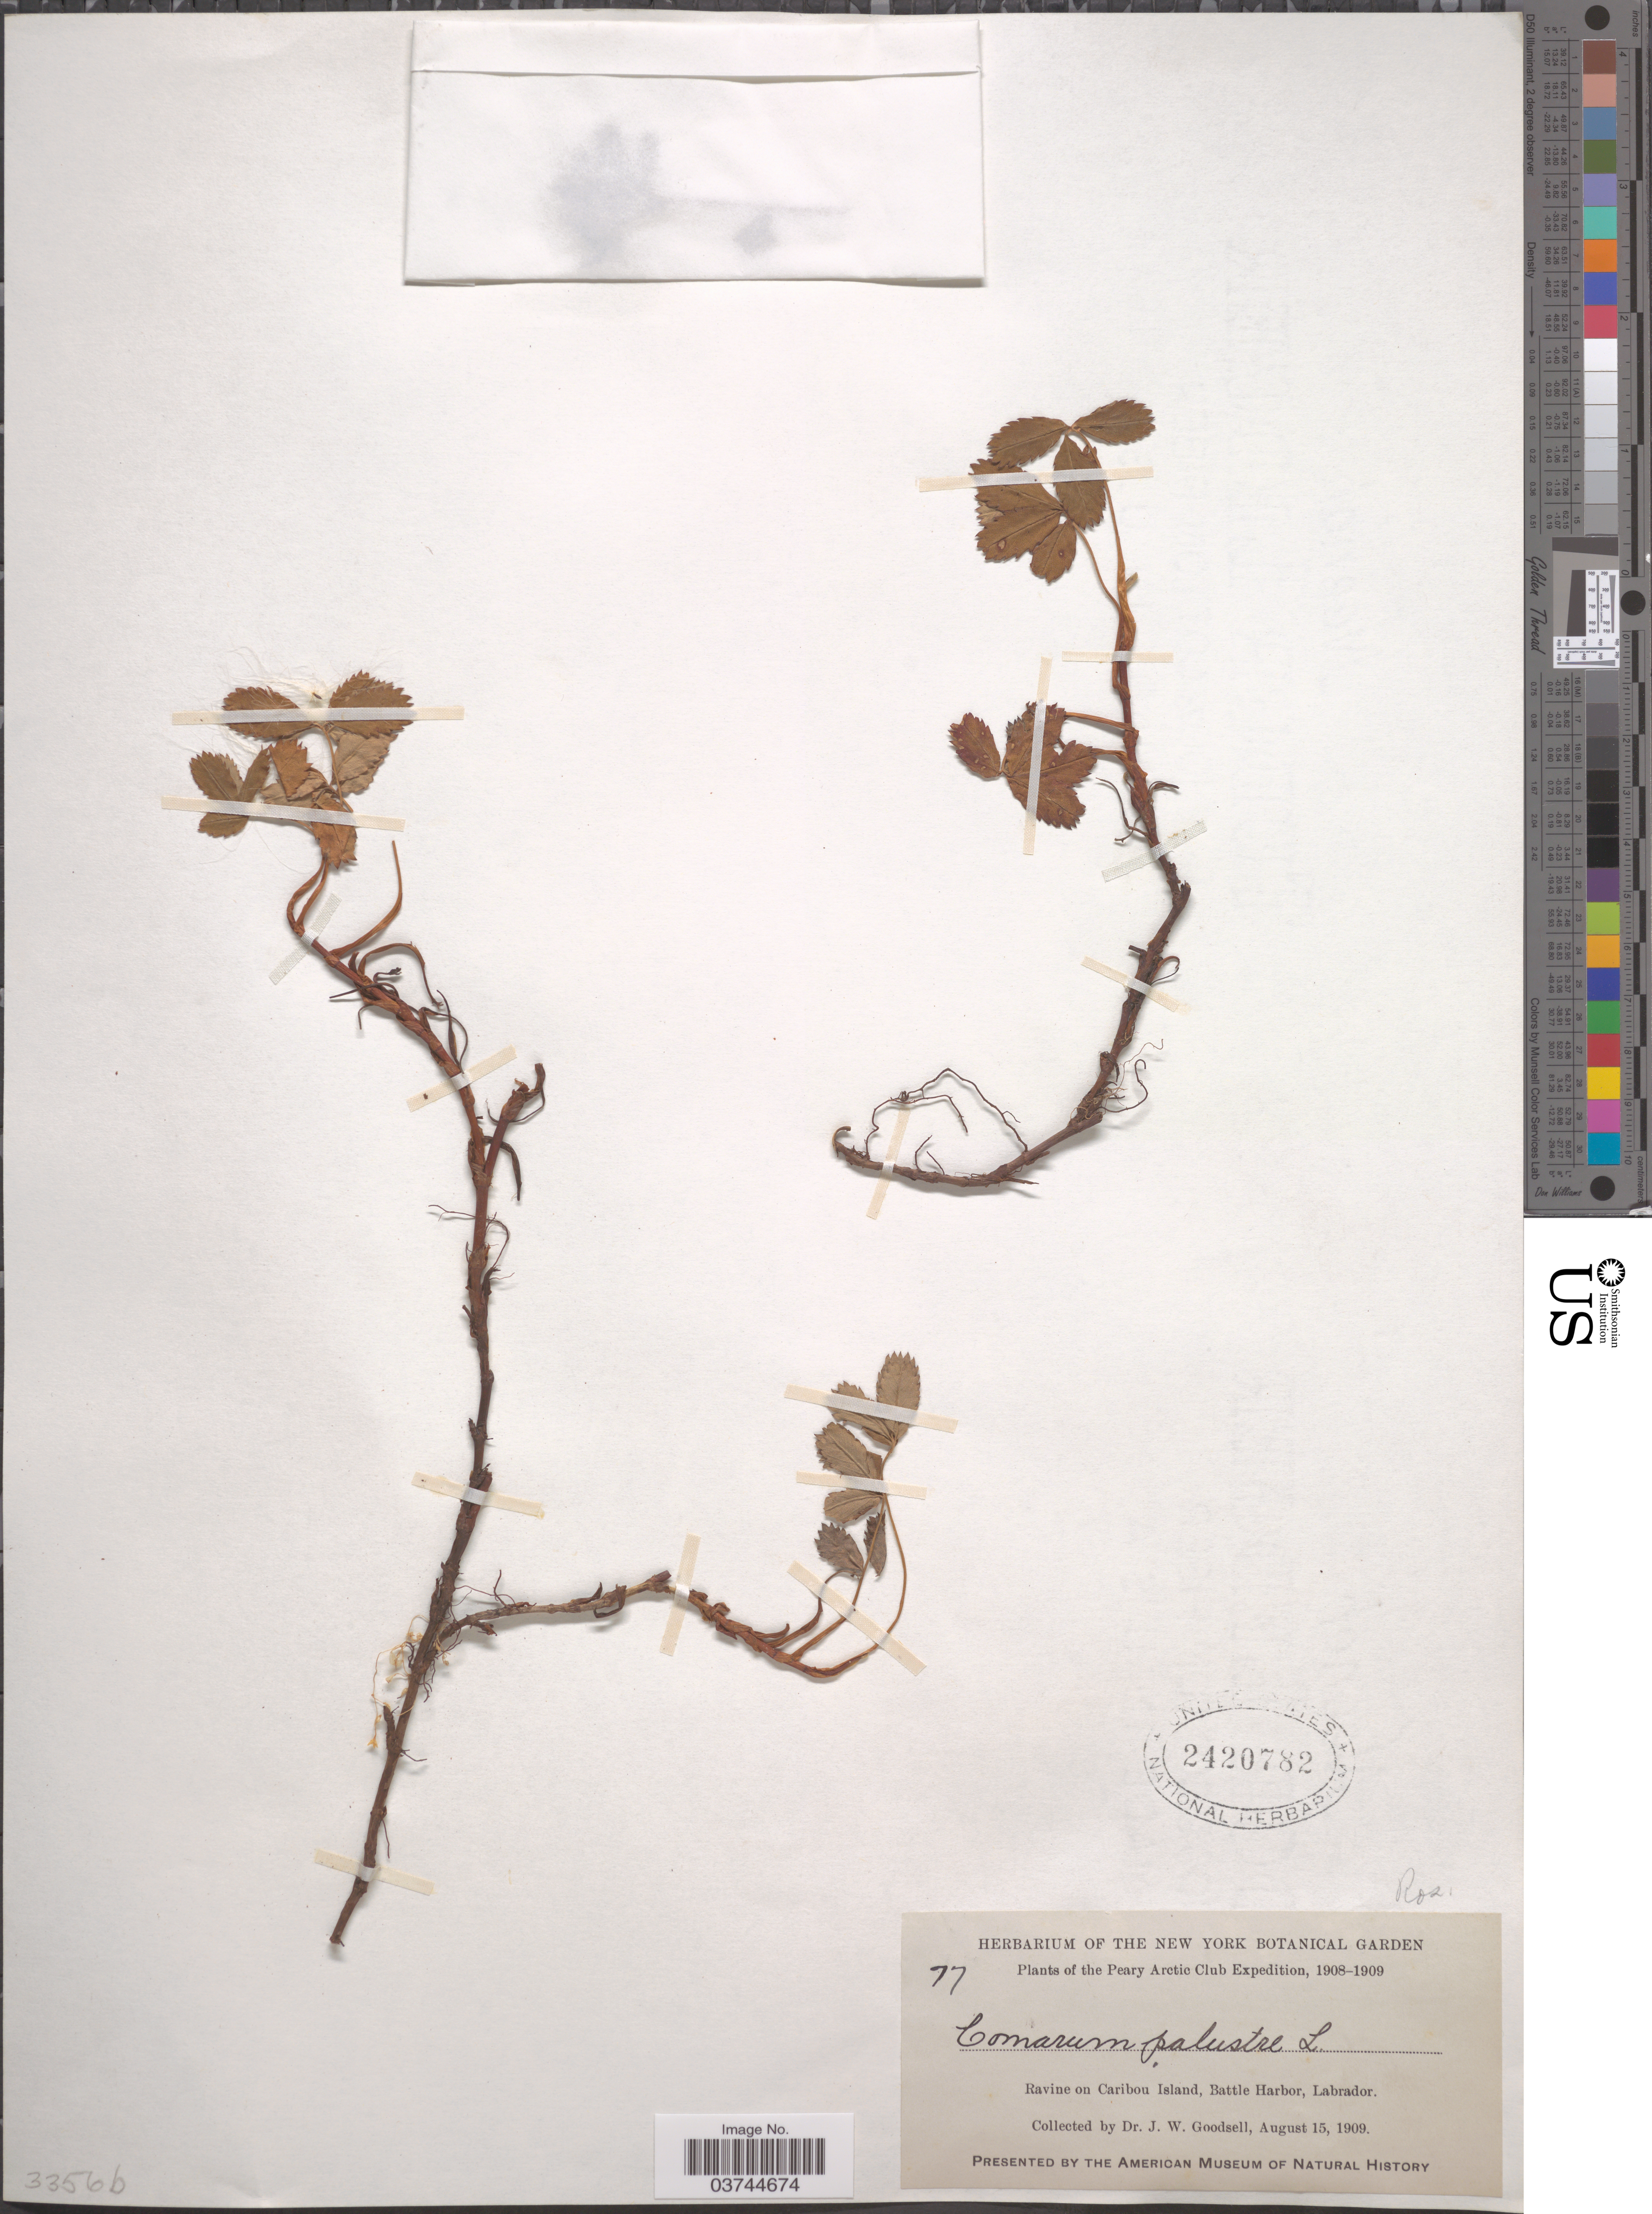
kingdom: Plantae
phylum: Tracheophyta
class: Magnoliopsida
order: Rosales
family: Rosaceae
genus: Comarum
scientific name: Comarum palustre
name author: L.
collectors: J. Goodsell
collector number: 77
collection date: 1909-08-15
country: Canada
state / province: Newfoundland and Labrador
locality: Ravine on Caribou Island, Battle Harbor, Labrador.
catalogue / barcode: US 2420782